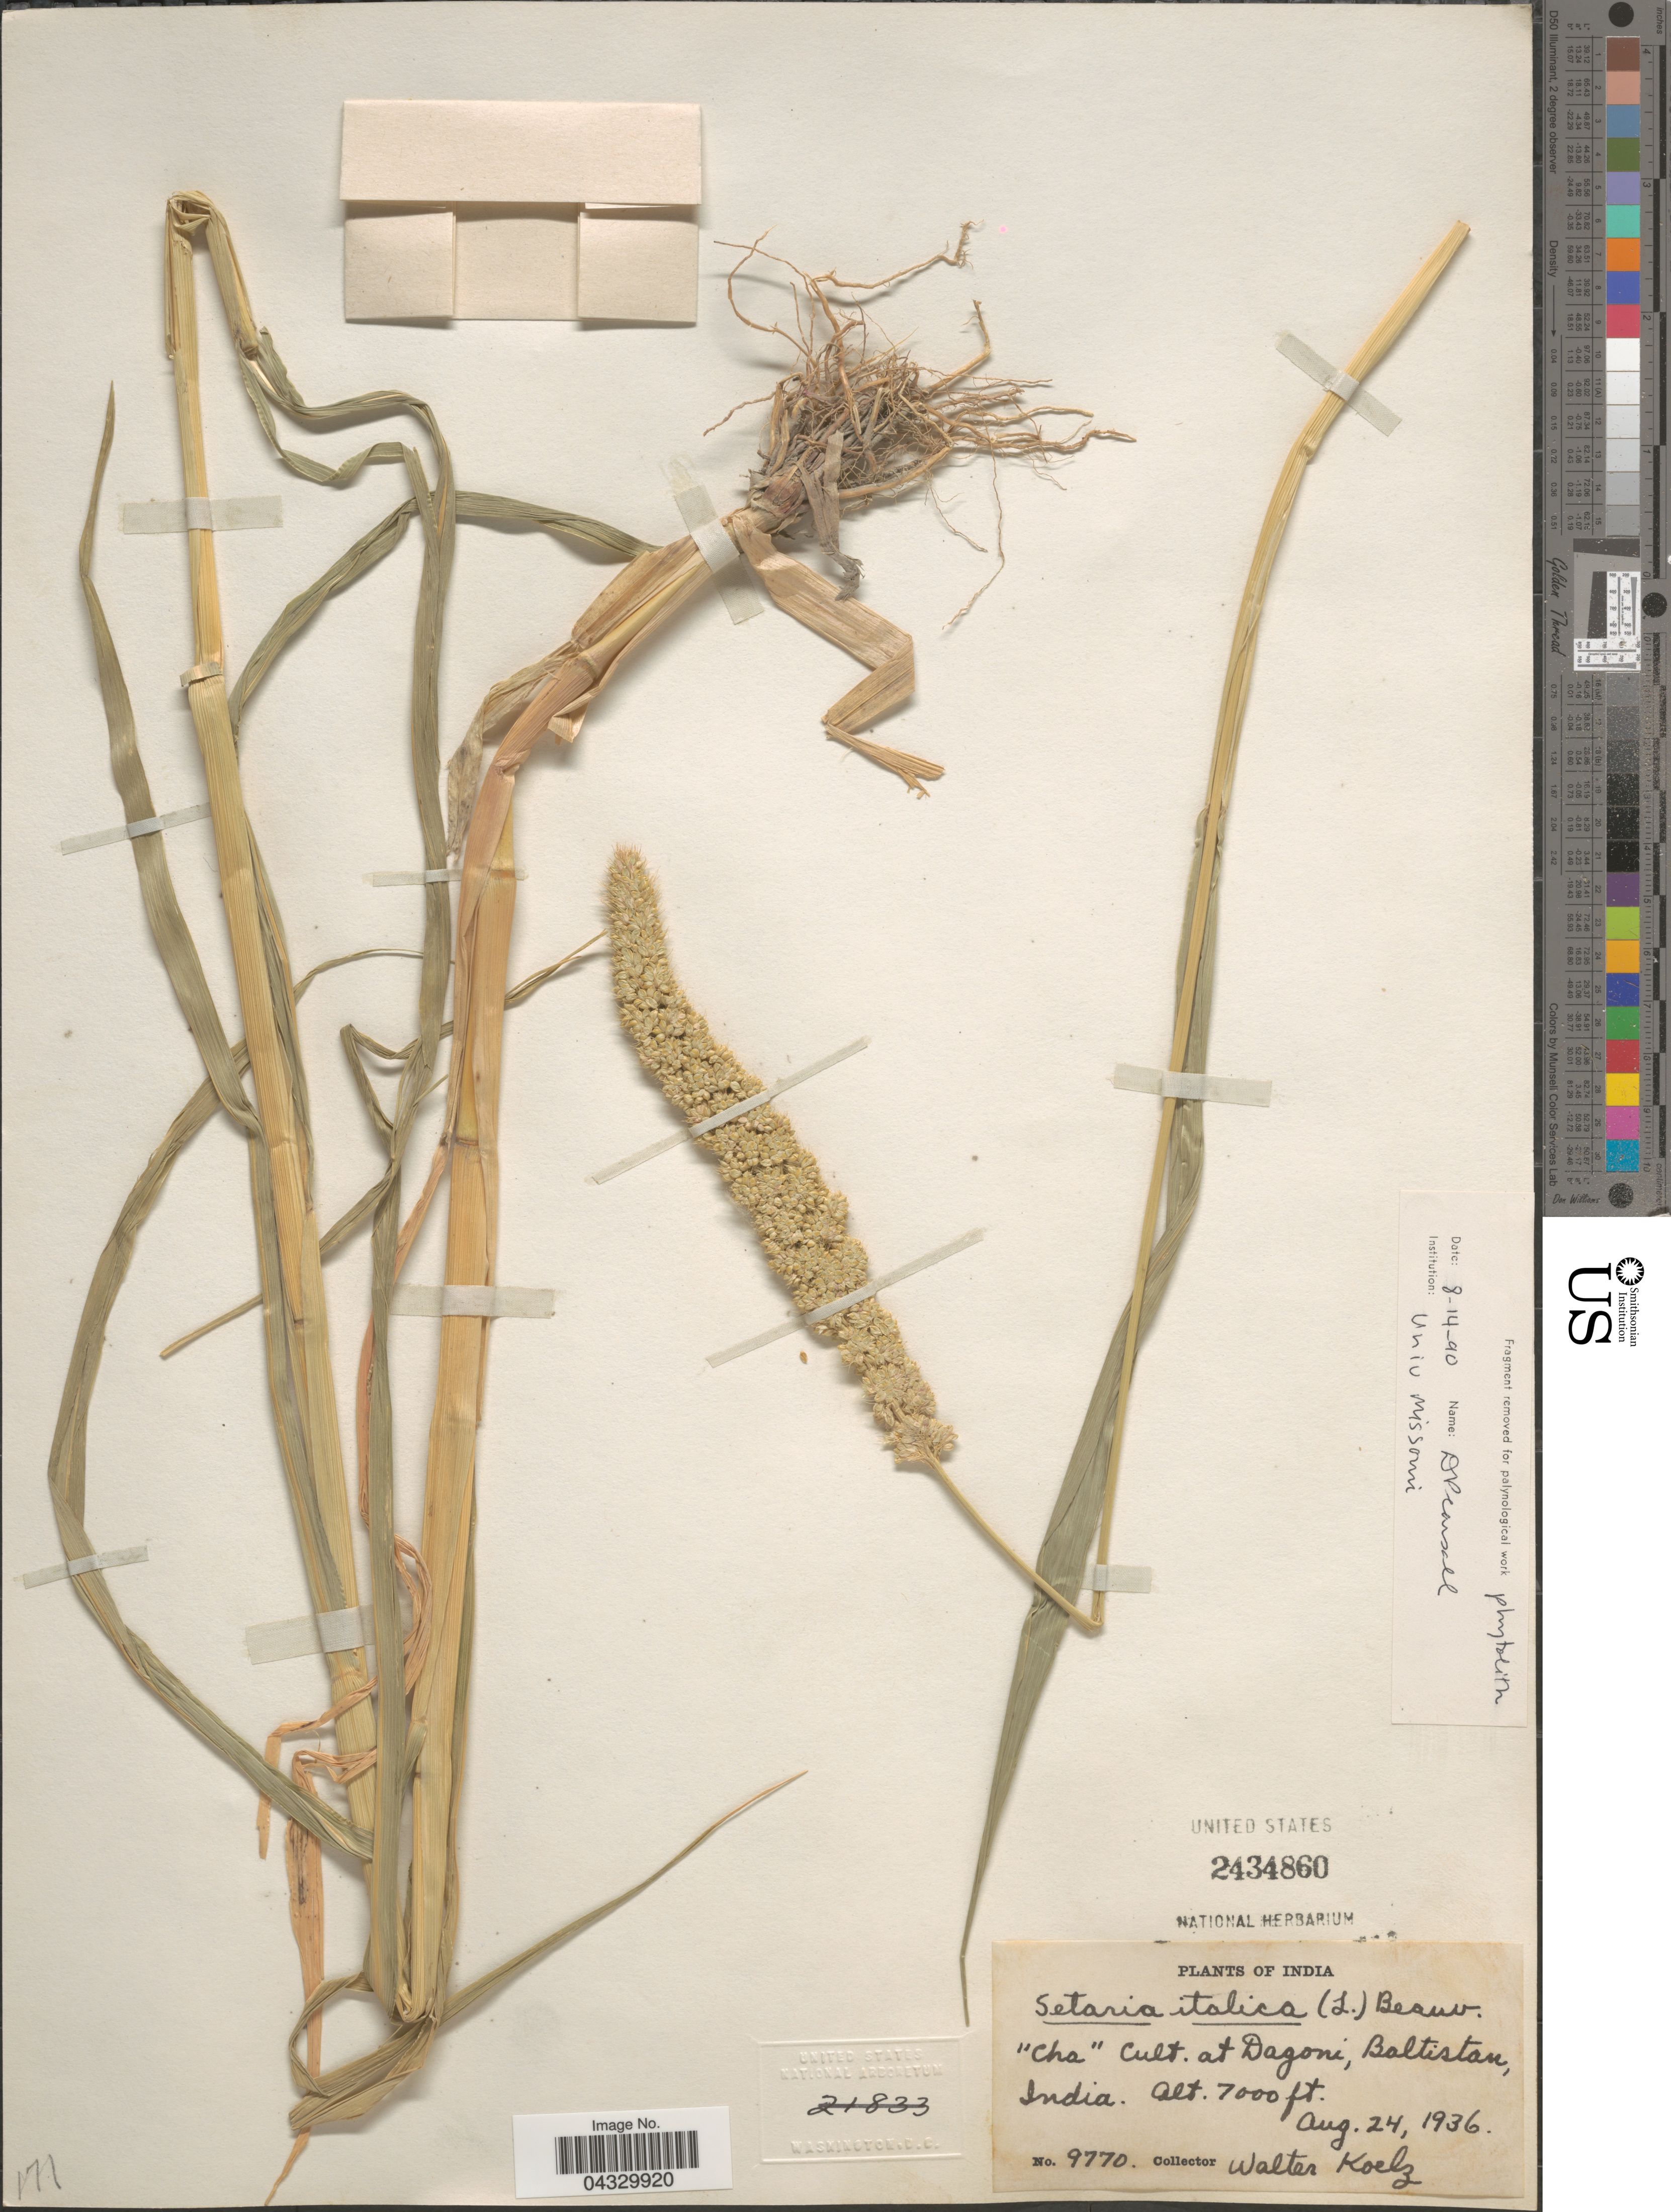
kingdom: Plantae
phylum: Tracheophyta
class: Liliopsida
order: Poales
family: Poaceae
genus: Setaria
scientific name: Setaria italica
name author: (L.) P. Beauv.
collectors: W. N. Koelz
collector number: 9770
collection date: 1936-08-24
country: India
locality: Dagoni, Baltistan.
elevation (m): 2134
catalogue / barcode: US 2434860